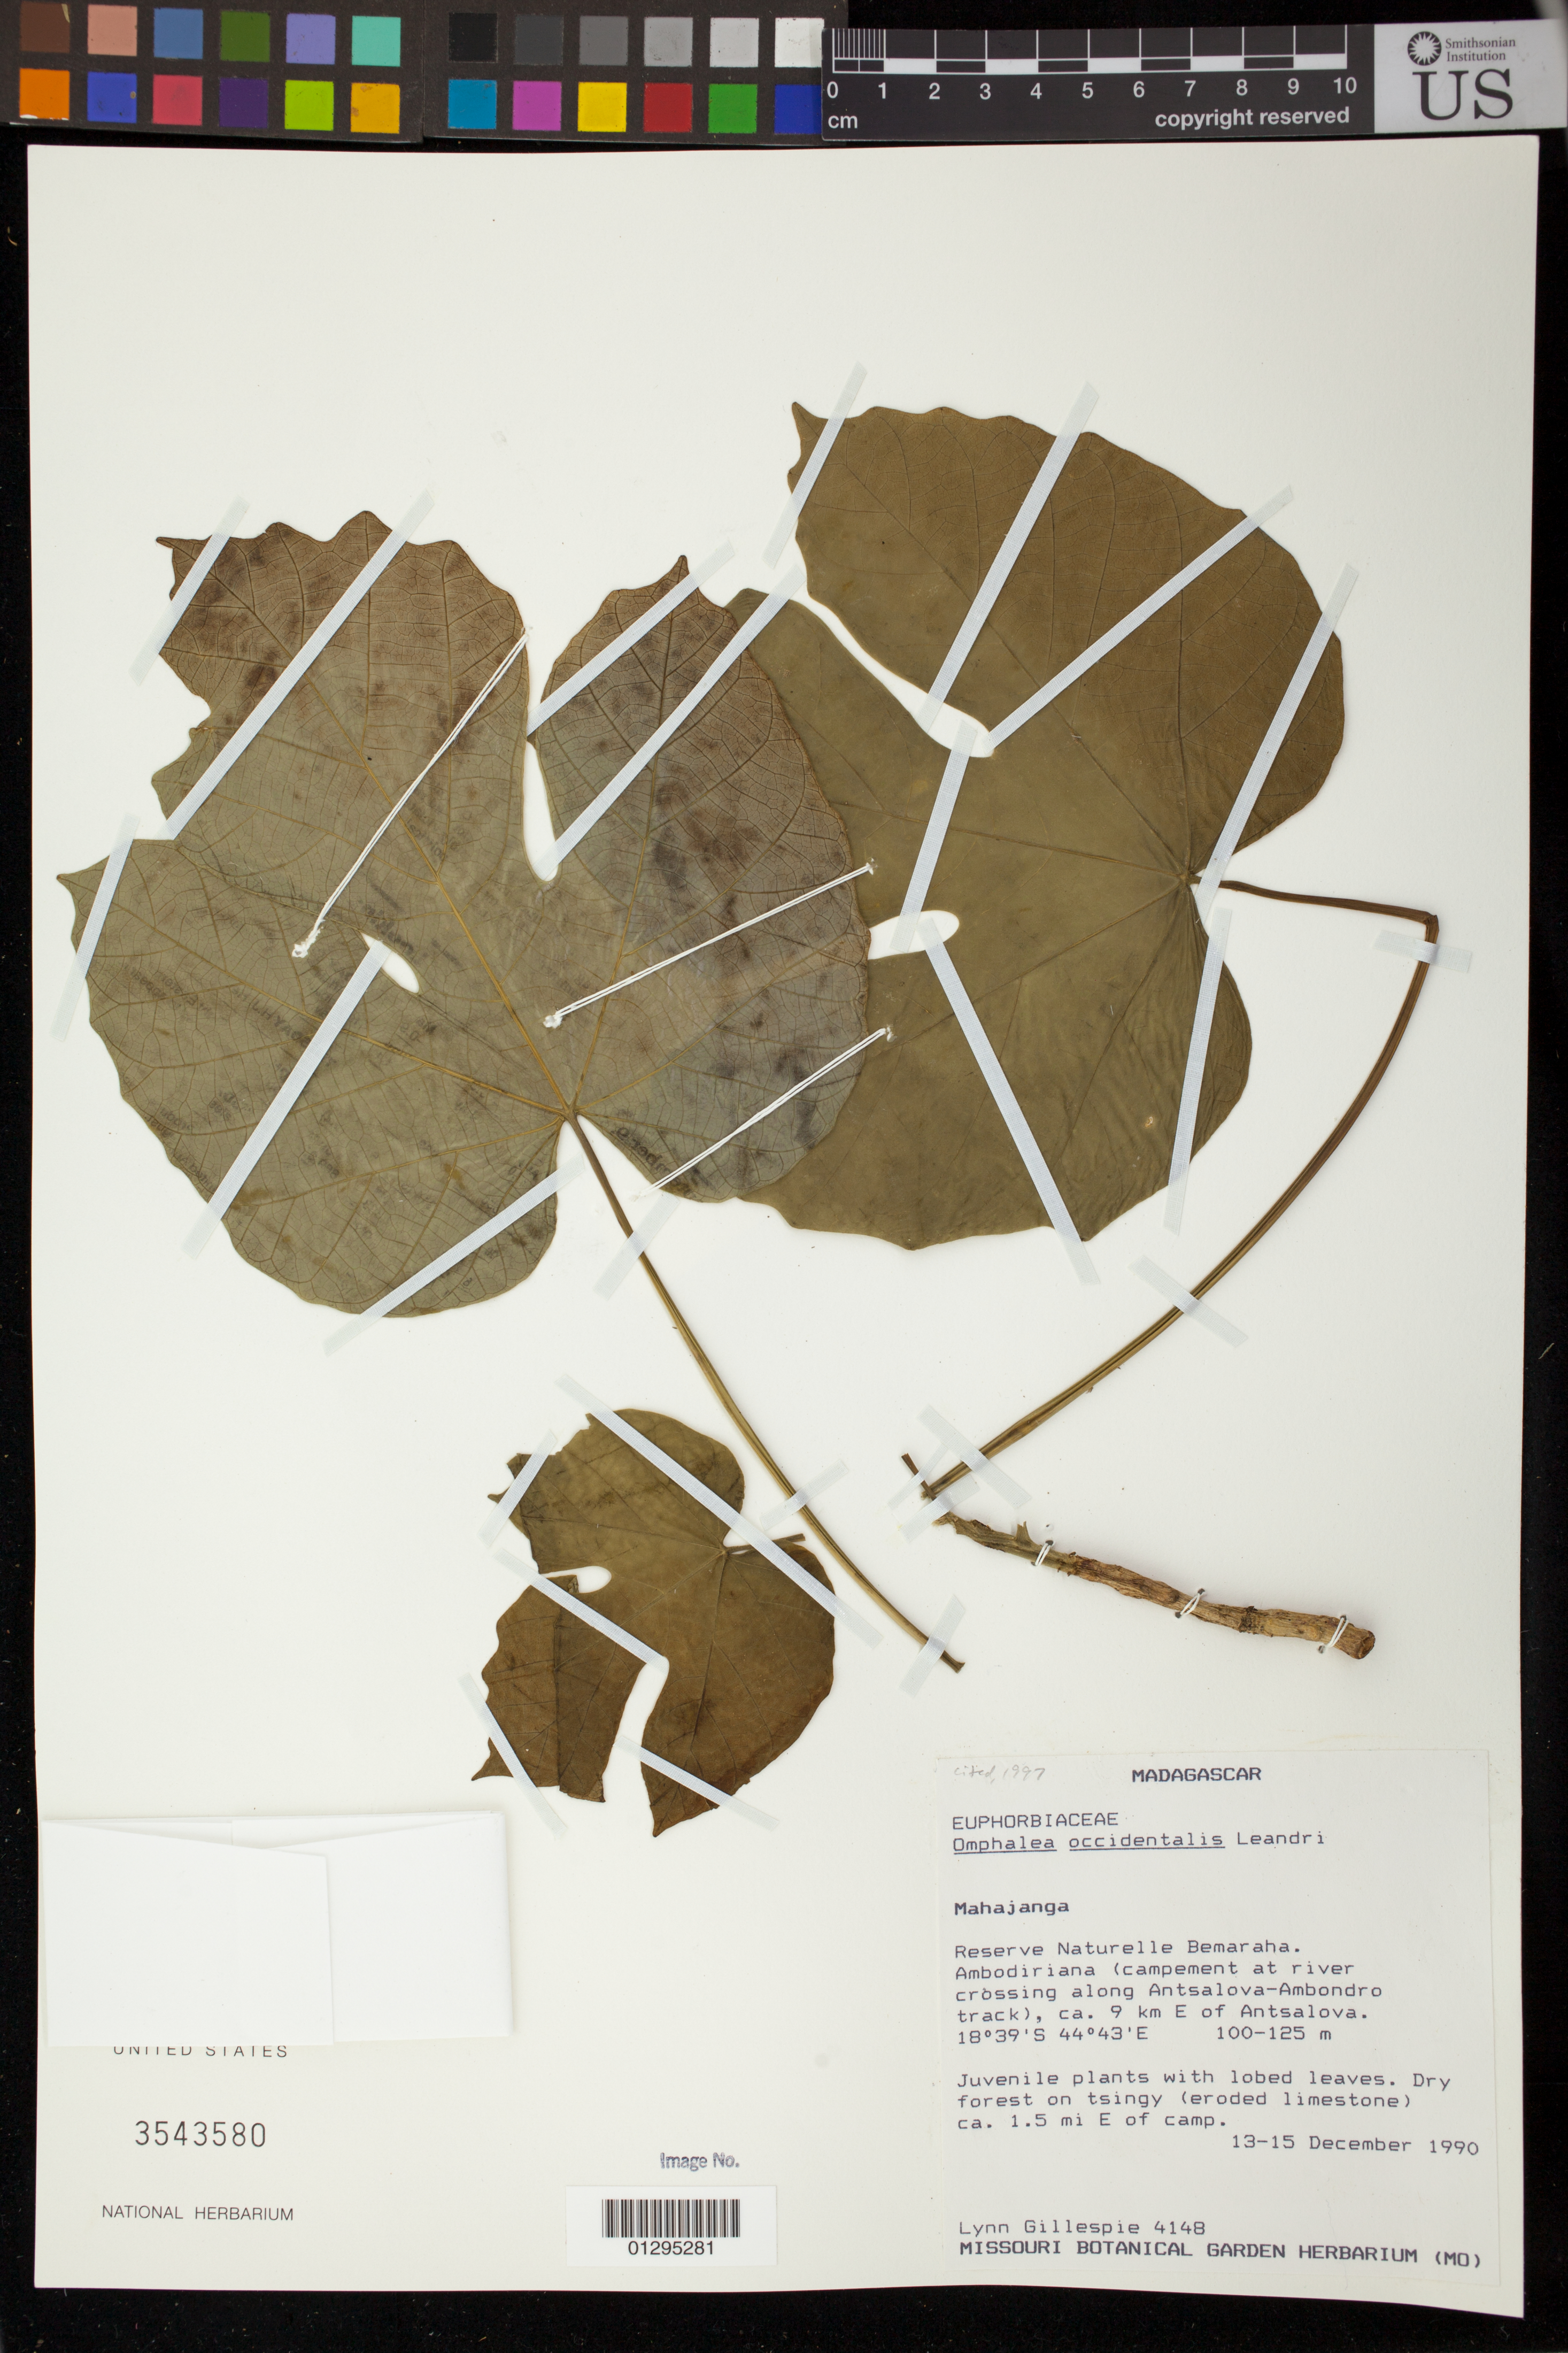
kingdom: Plantae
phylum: Tracheophyta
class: Magnoliopsida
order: Malpighiales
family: Euphorbiaceae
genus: Omphalea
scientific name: Omphalea occidentalis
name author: Leandri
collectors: L. J. Gillespie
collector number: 4148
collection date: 1990-12-13/1990-12-15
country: Madagascar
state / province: Boeny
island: Madagascar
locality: Mahajanga. Reserve Naturelle Bemaraha. Ambodiriana (campement at river crossing along Antsalova-Ambondro track), ca. 9 km E Antsalova. Ca. 1.5 mi E of camp.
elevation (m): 100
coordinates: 18°39'S, 44°43'E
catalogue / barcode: US 3543580